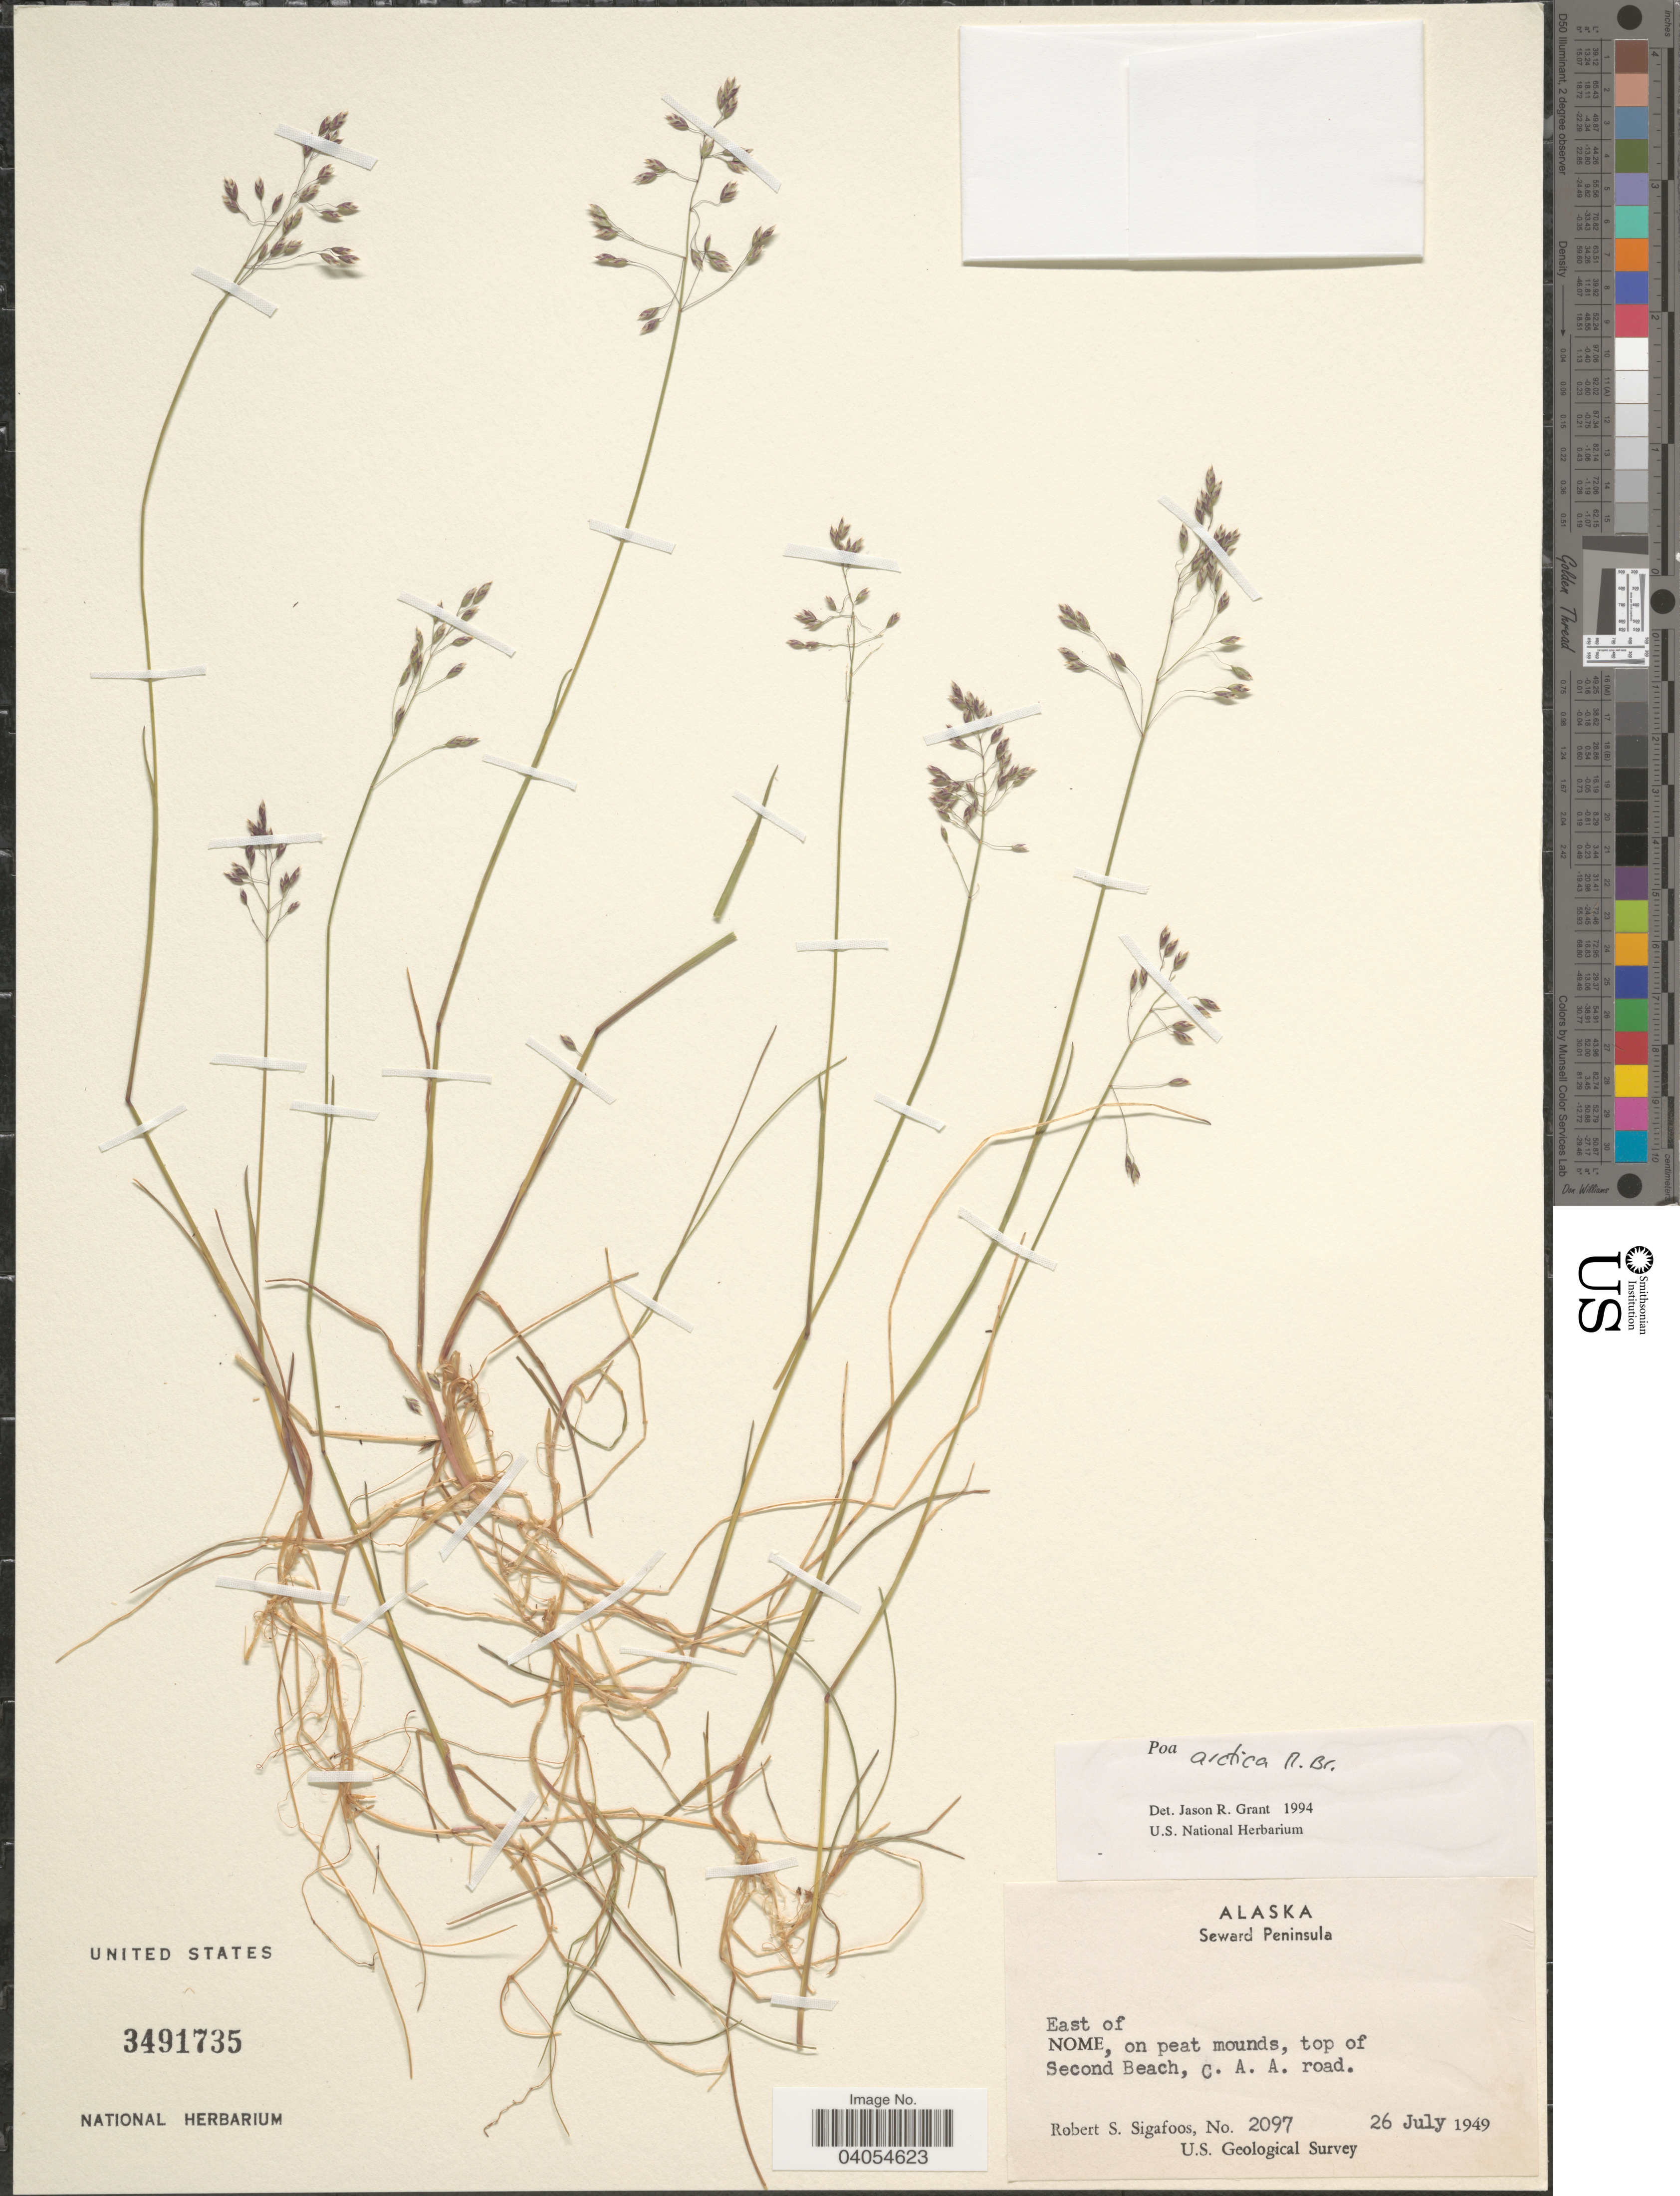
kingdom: Plantae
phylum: Tracheophyta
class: Liliopsida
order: Poales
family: Poaceae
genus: Poa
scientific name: Poa arctica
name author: R. Br.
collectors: R. Sigafoos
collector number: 2097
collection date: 1949-07-26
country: United States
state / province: Alaska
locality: Seward Peninsula. East of Nome, on peat mounds, top of Second Beach, C.A.A. road.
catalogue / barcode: US 3491735